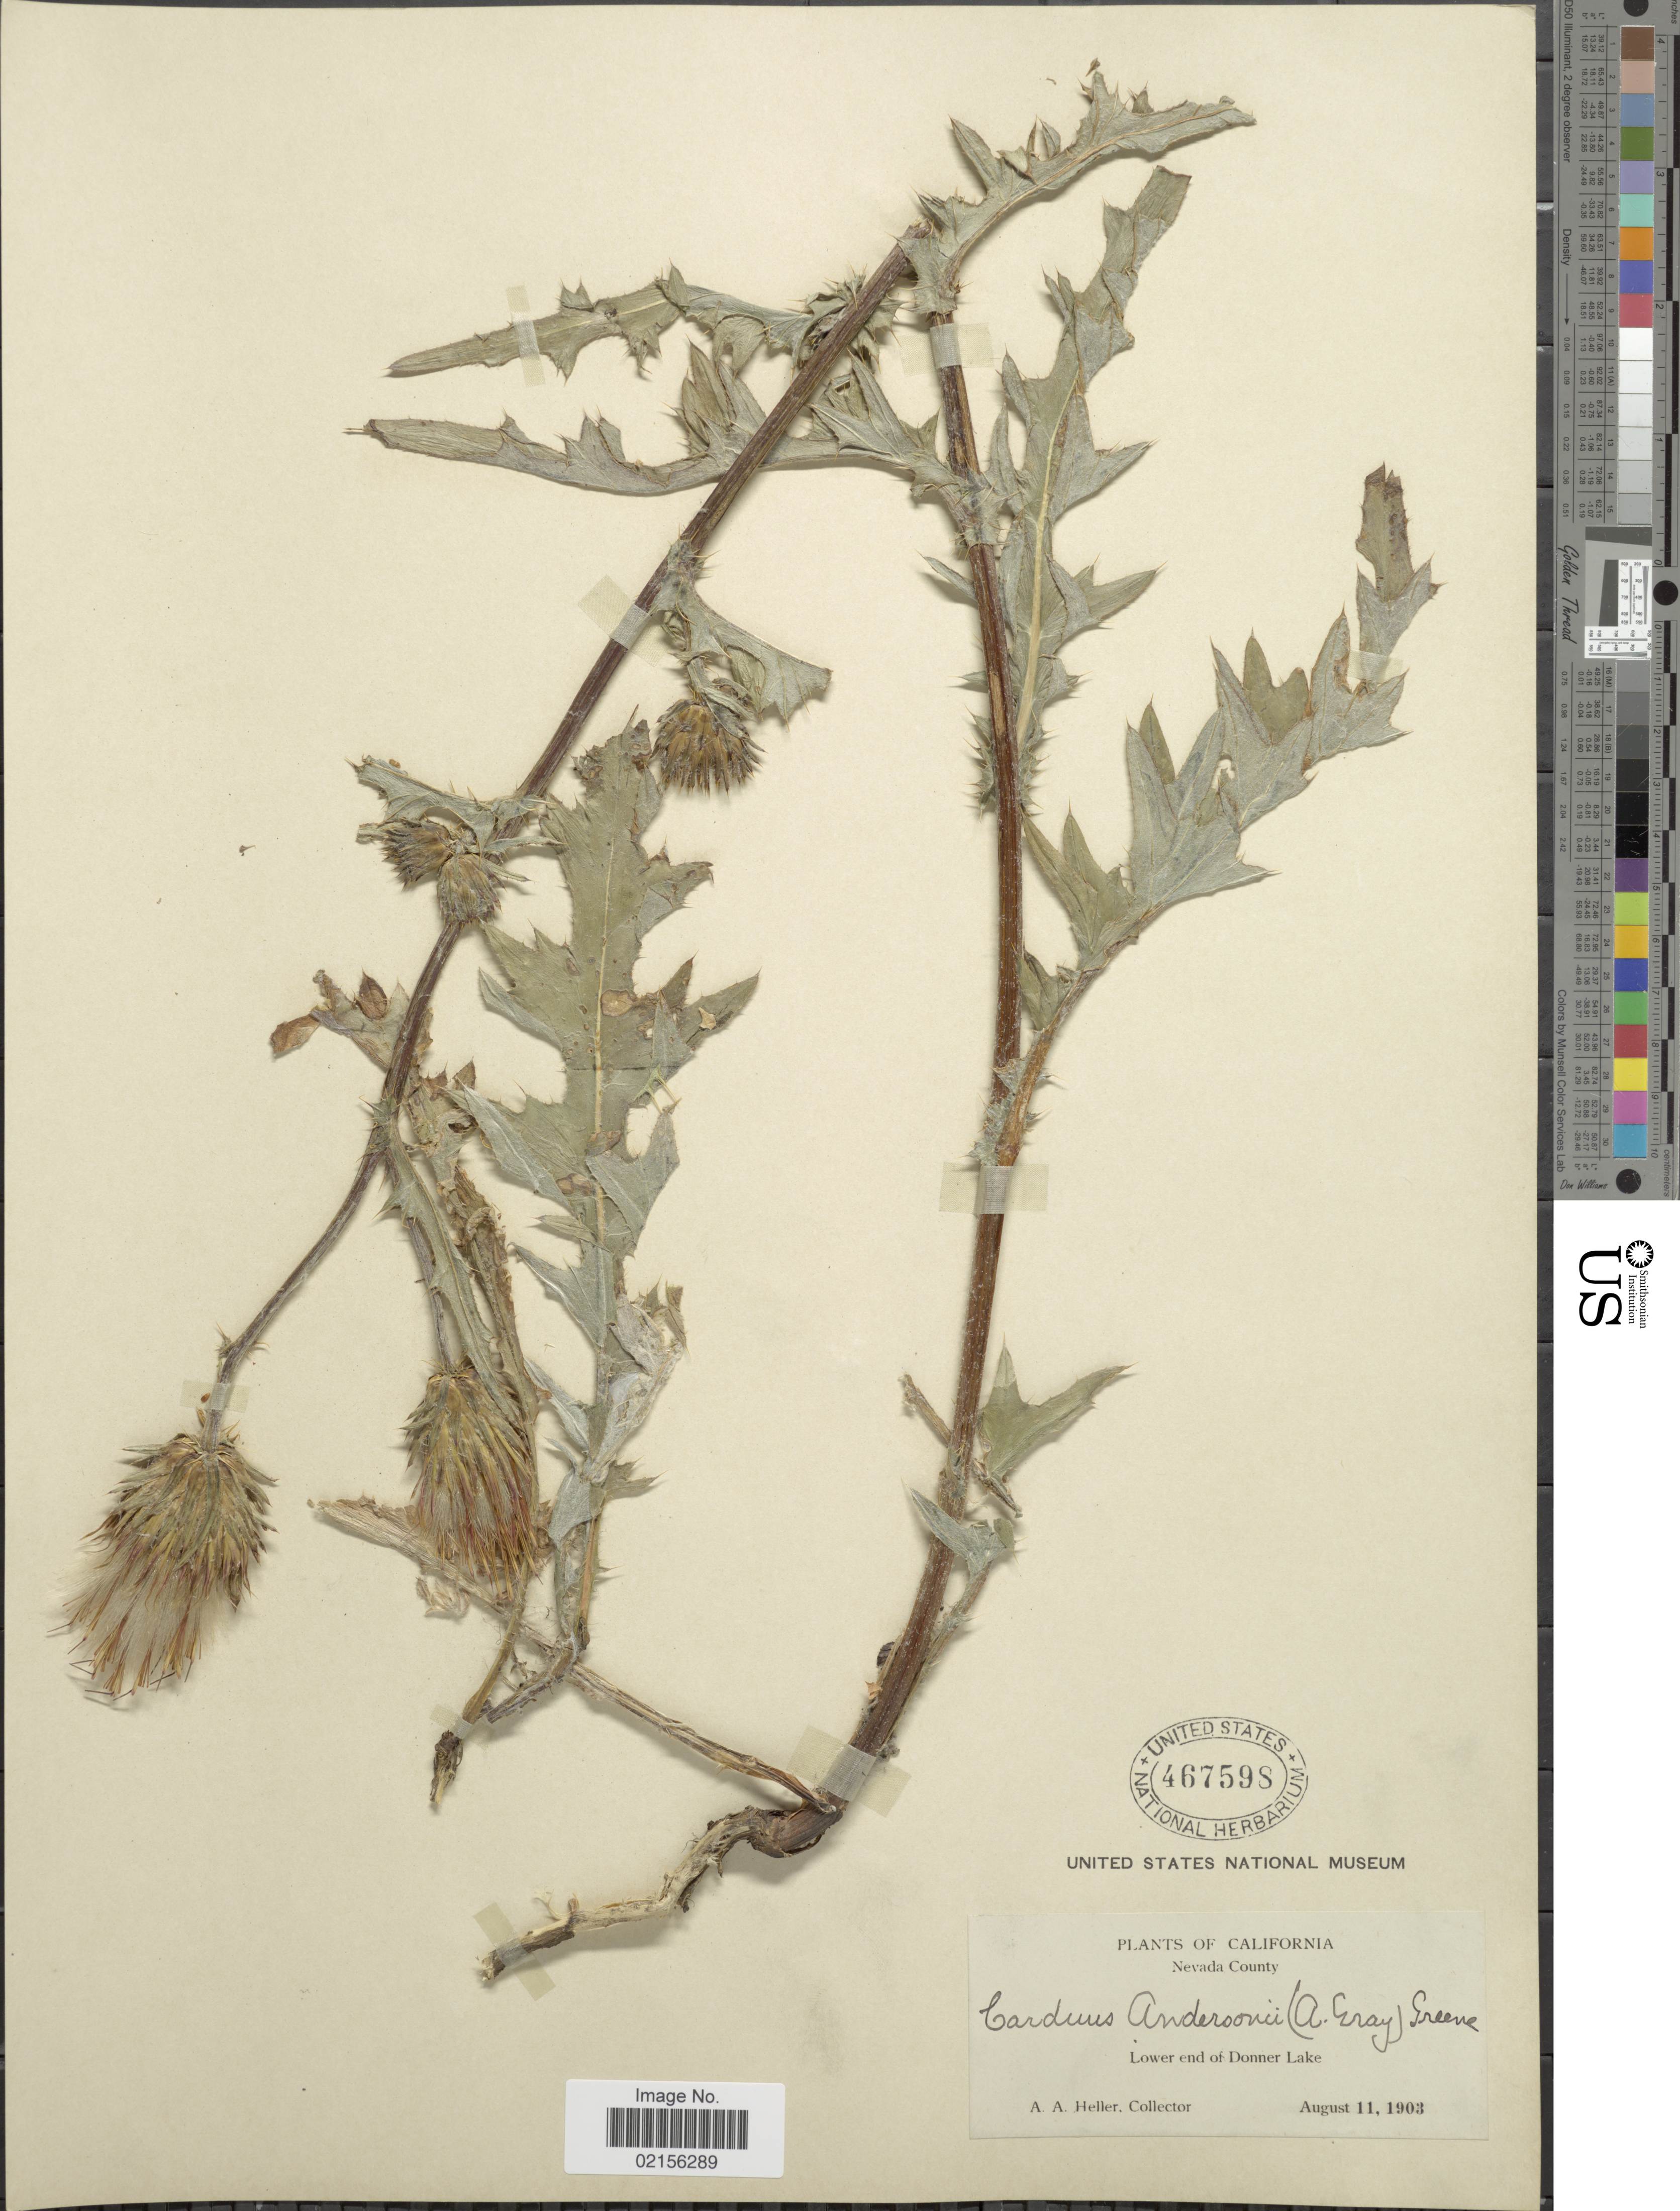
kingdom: Plantae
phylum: Tracheophyta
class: Magnoliopsida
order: Asterales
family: Asteraceae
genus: Cirsium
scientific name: Cirsium andersonii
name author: (A. Gray) Petr.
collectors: A. A. Heller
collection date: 1903-08-11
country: United States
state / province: Nevada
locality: California, Lower end of Donner Lake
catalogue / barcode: US 467598